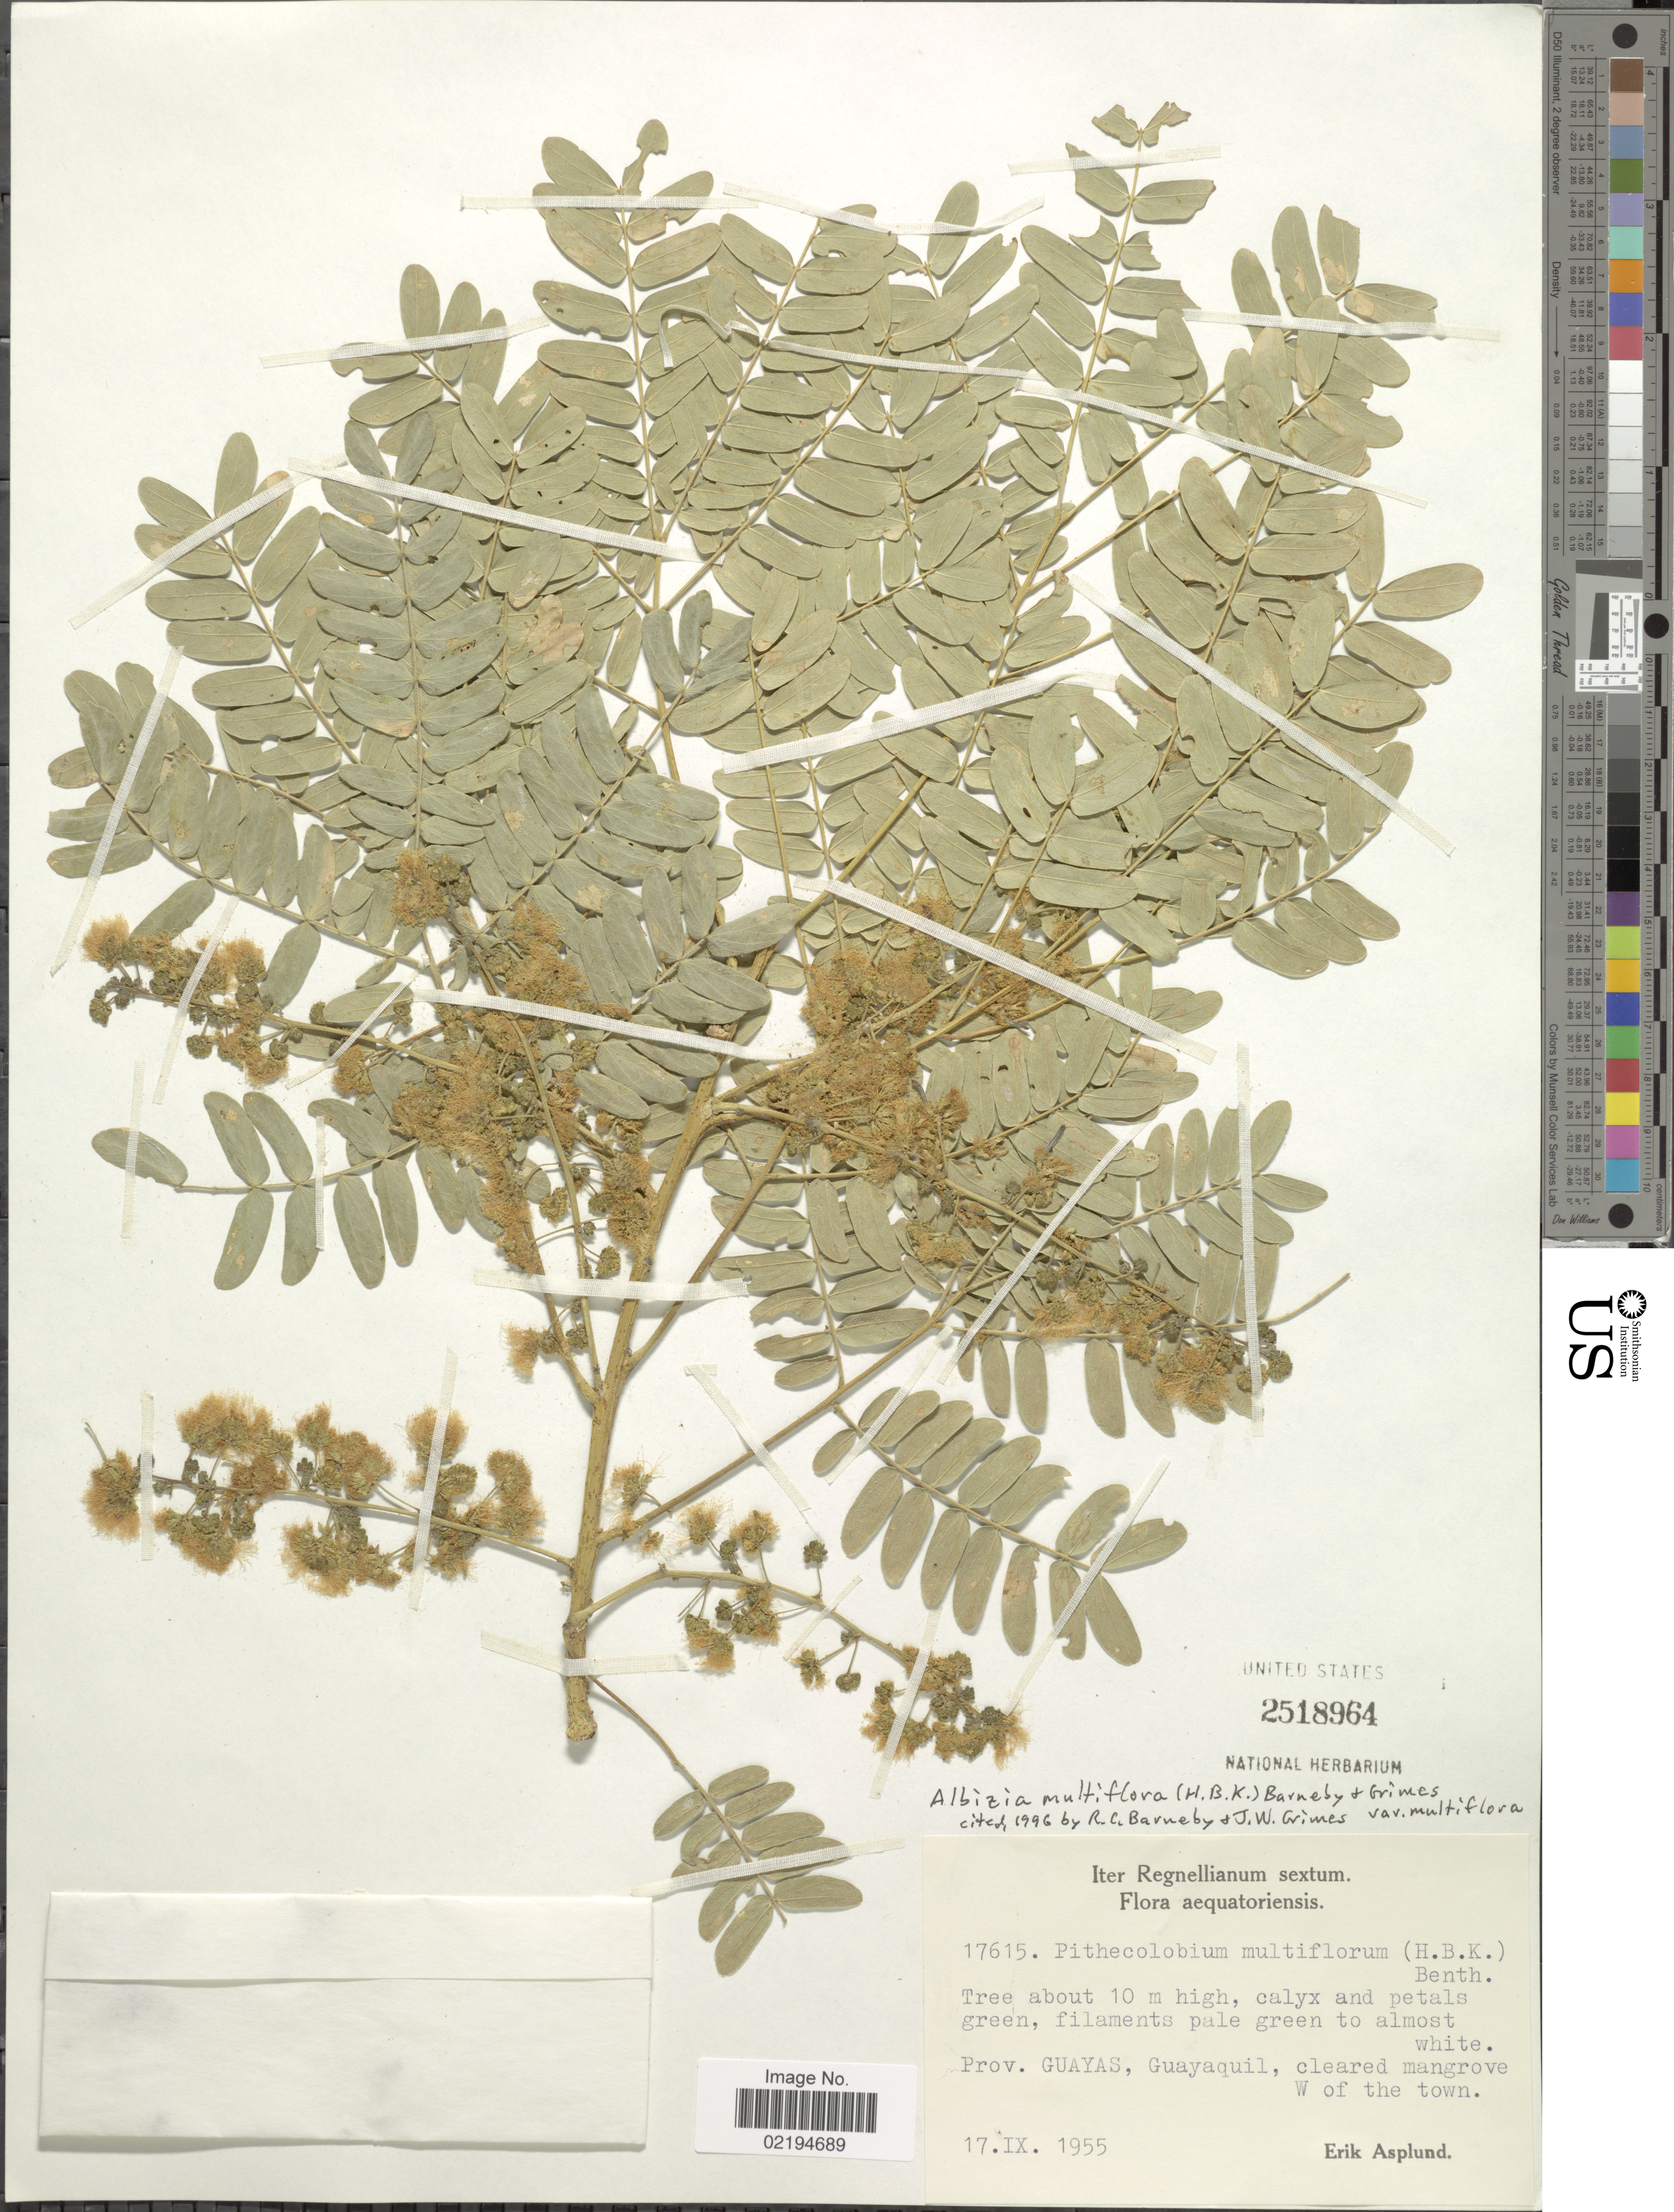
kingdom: Plantae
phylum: Tracheophyta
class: Magnoliopsida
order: Fabales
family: Fabaceae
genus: Pseudalbizzia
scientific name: Pseudalbizzia multiflora var. multiflora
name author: (Kunth) Koenen & Duno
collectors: E. Asplund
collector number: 17615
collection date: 1955-09-17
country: Ecuador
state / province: Guayas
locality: Guayaquil, cleared mangrove W of the town.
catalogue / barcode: US 2518964